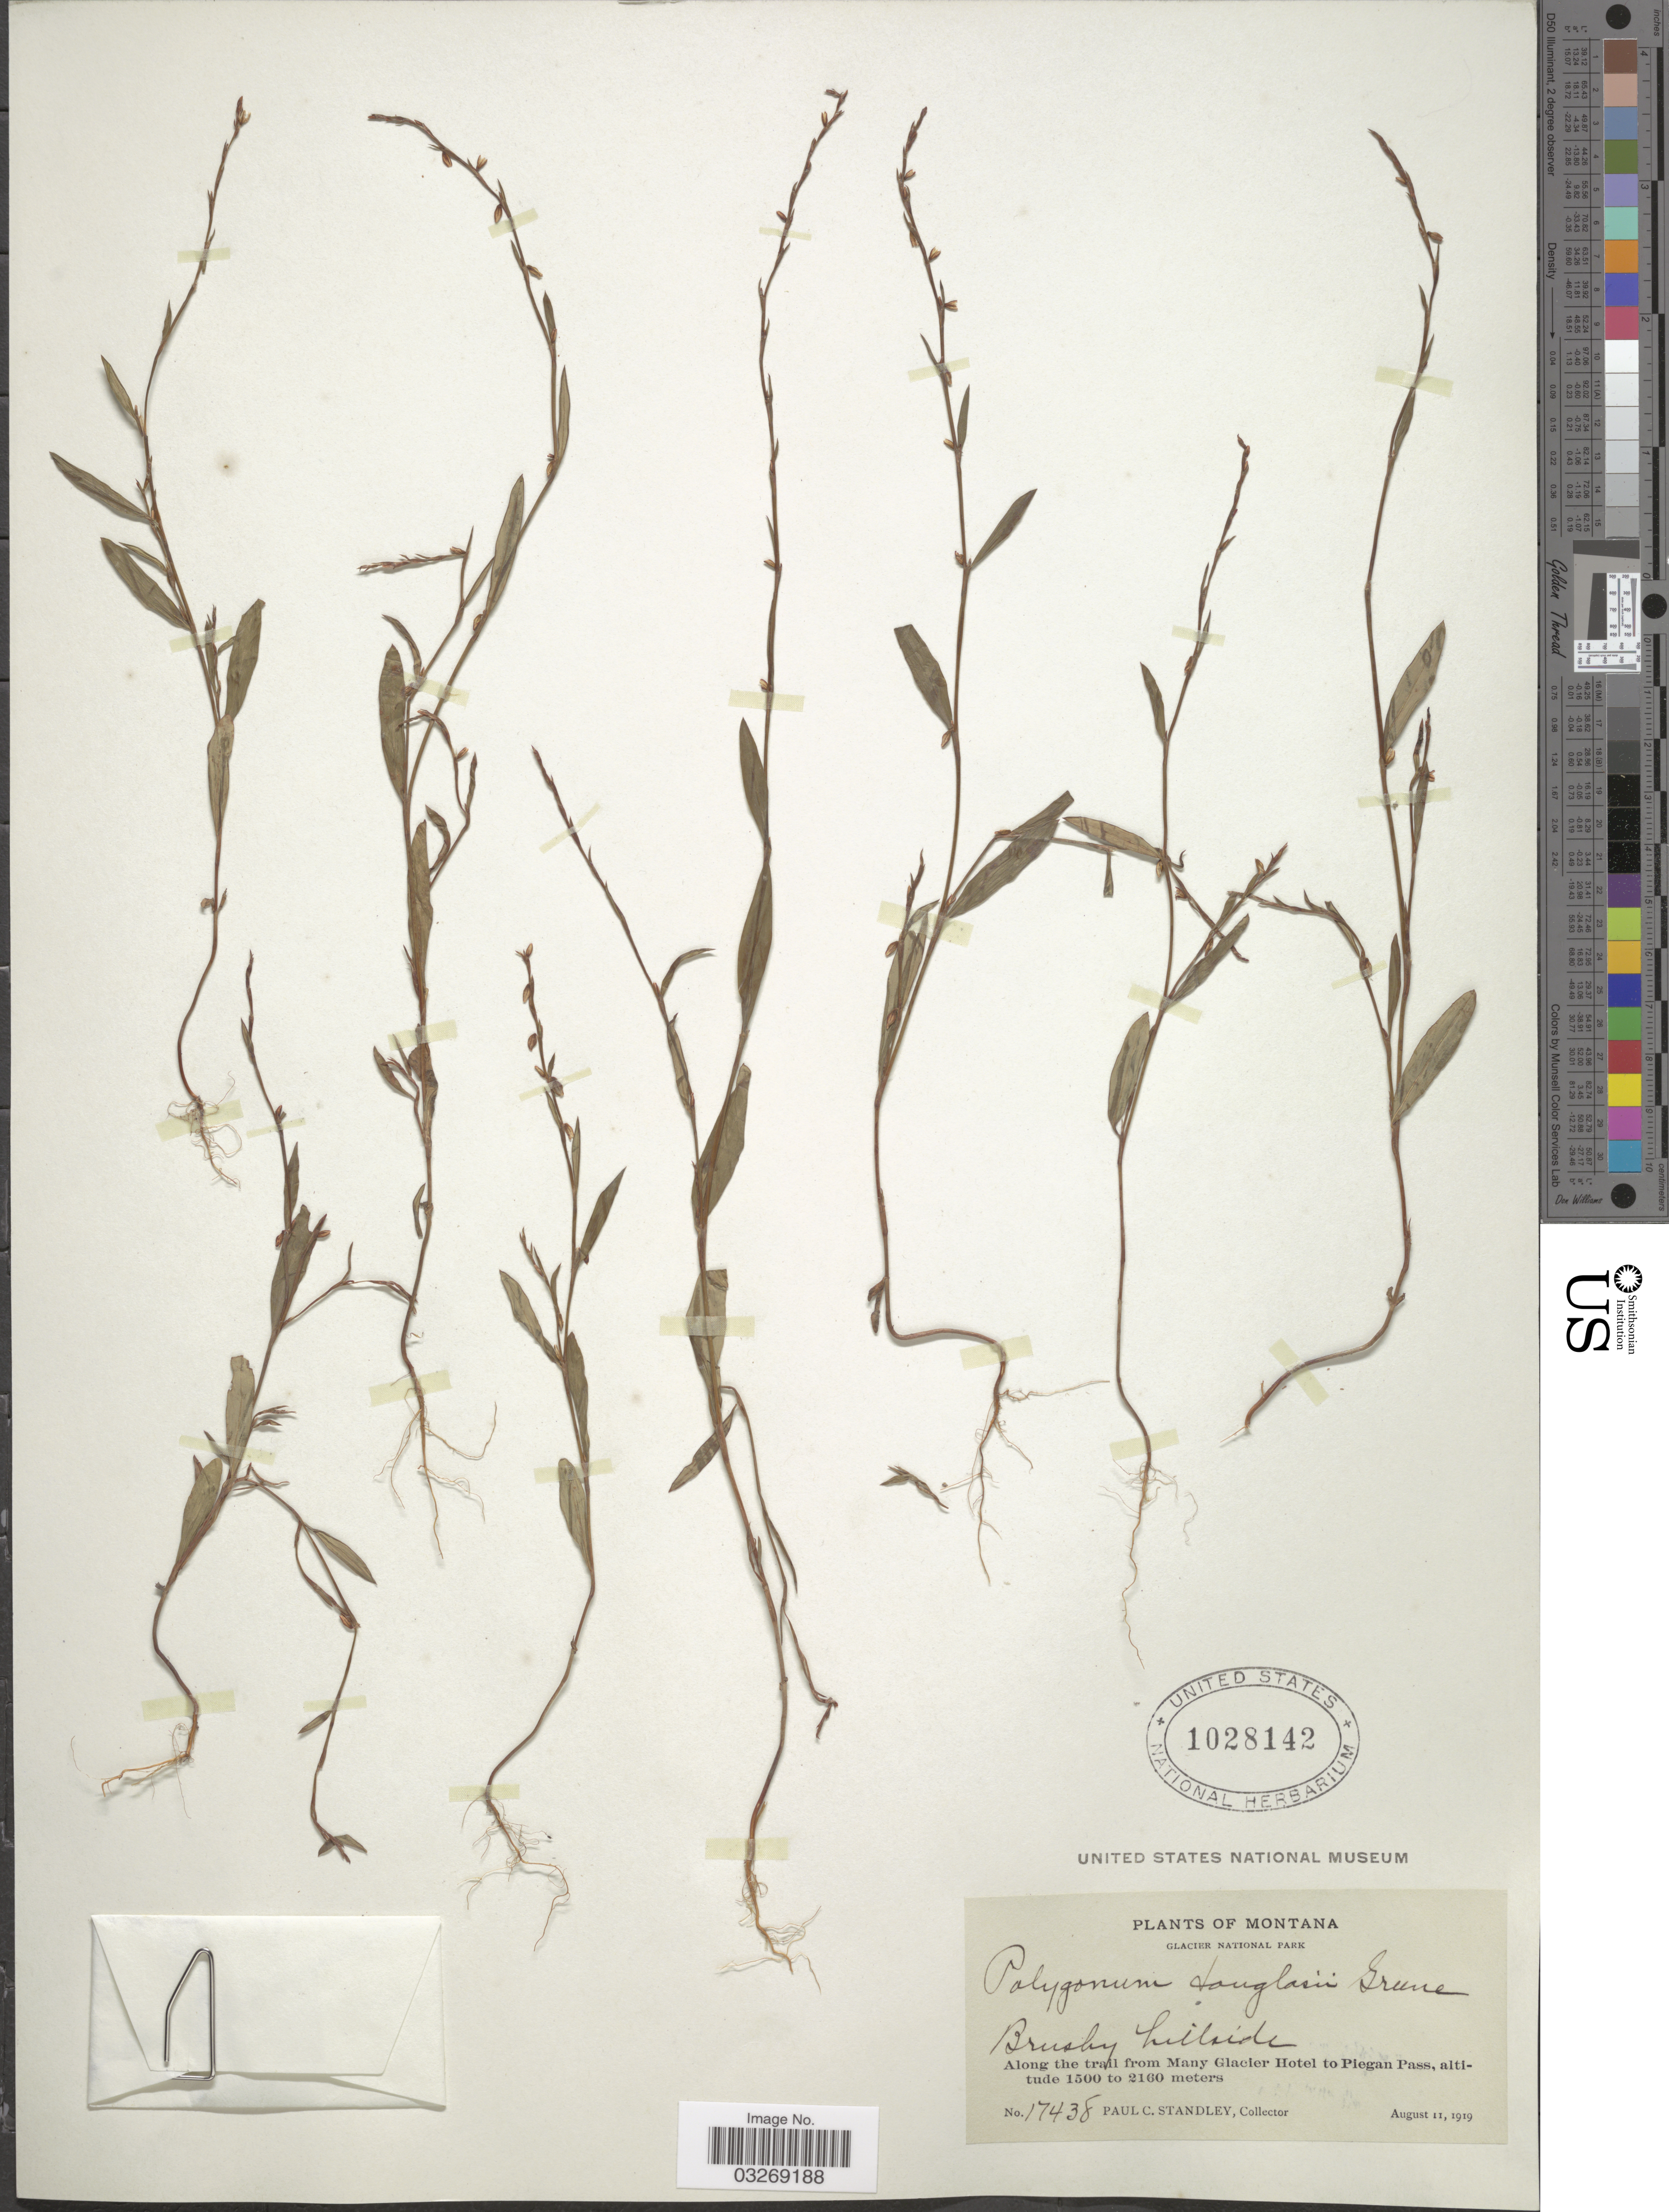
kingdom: Plantae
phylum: Tracheophyta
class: Magnoliopsida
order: Caryophyllales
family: Polygonaceae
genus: Polygonum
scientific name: Polygonum douglasii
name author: Greene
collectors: P. C. Standley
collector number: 17438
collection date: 1919-08-11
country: United States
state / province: Montana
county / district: Glacier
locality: Glacier National Park. Along the trail from Many Glacier Hotel to Piegan Pass.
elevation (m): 1500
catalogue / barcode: US 1028142